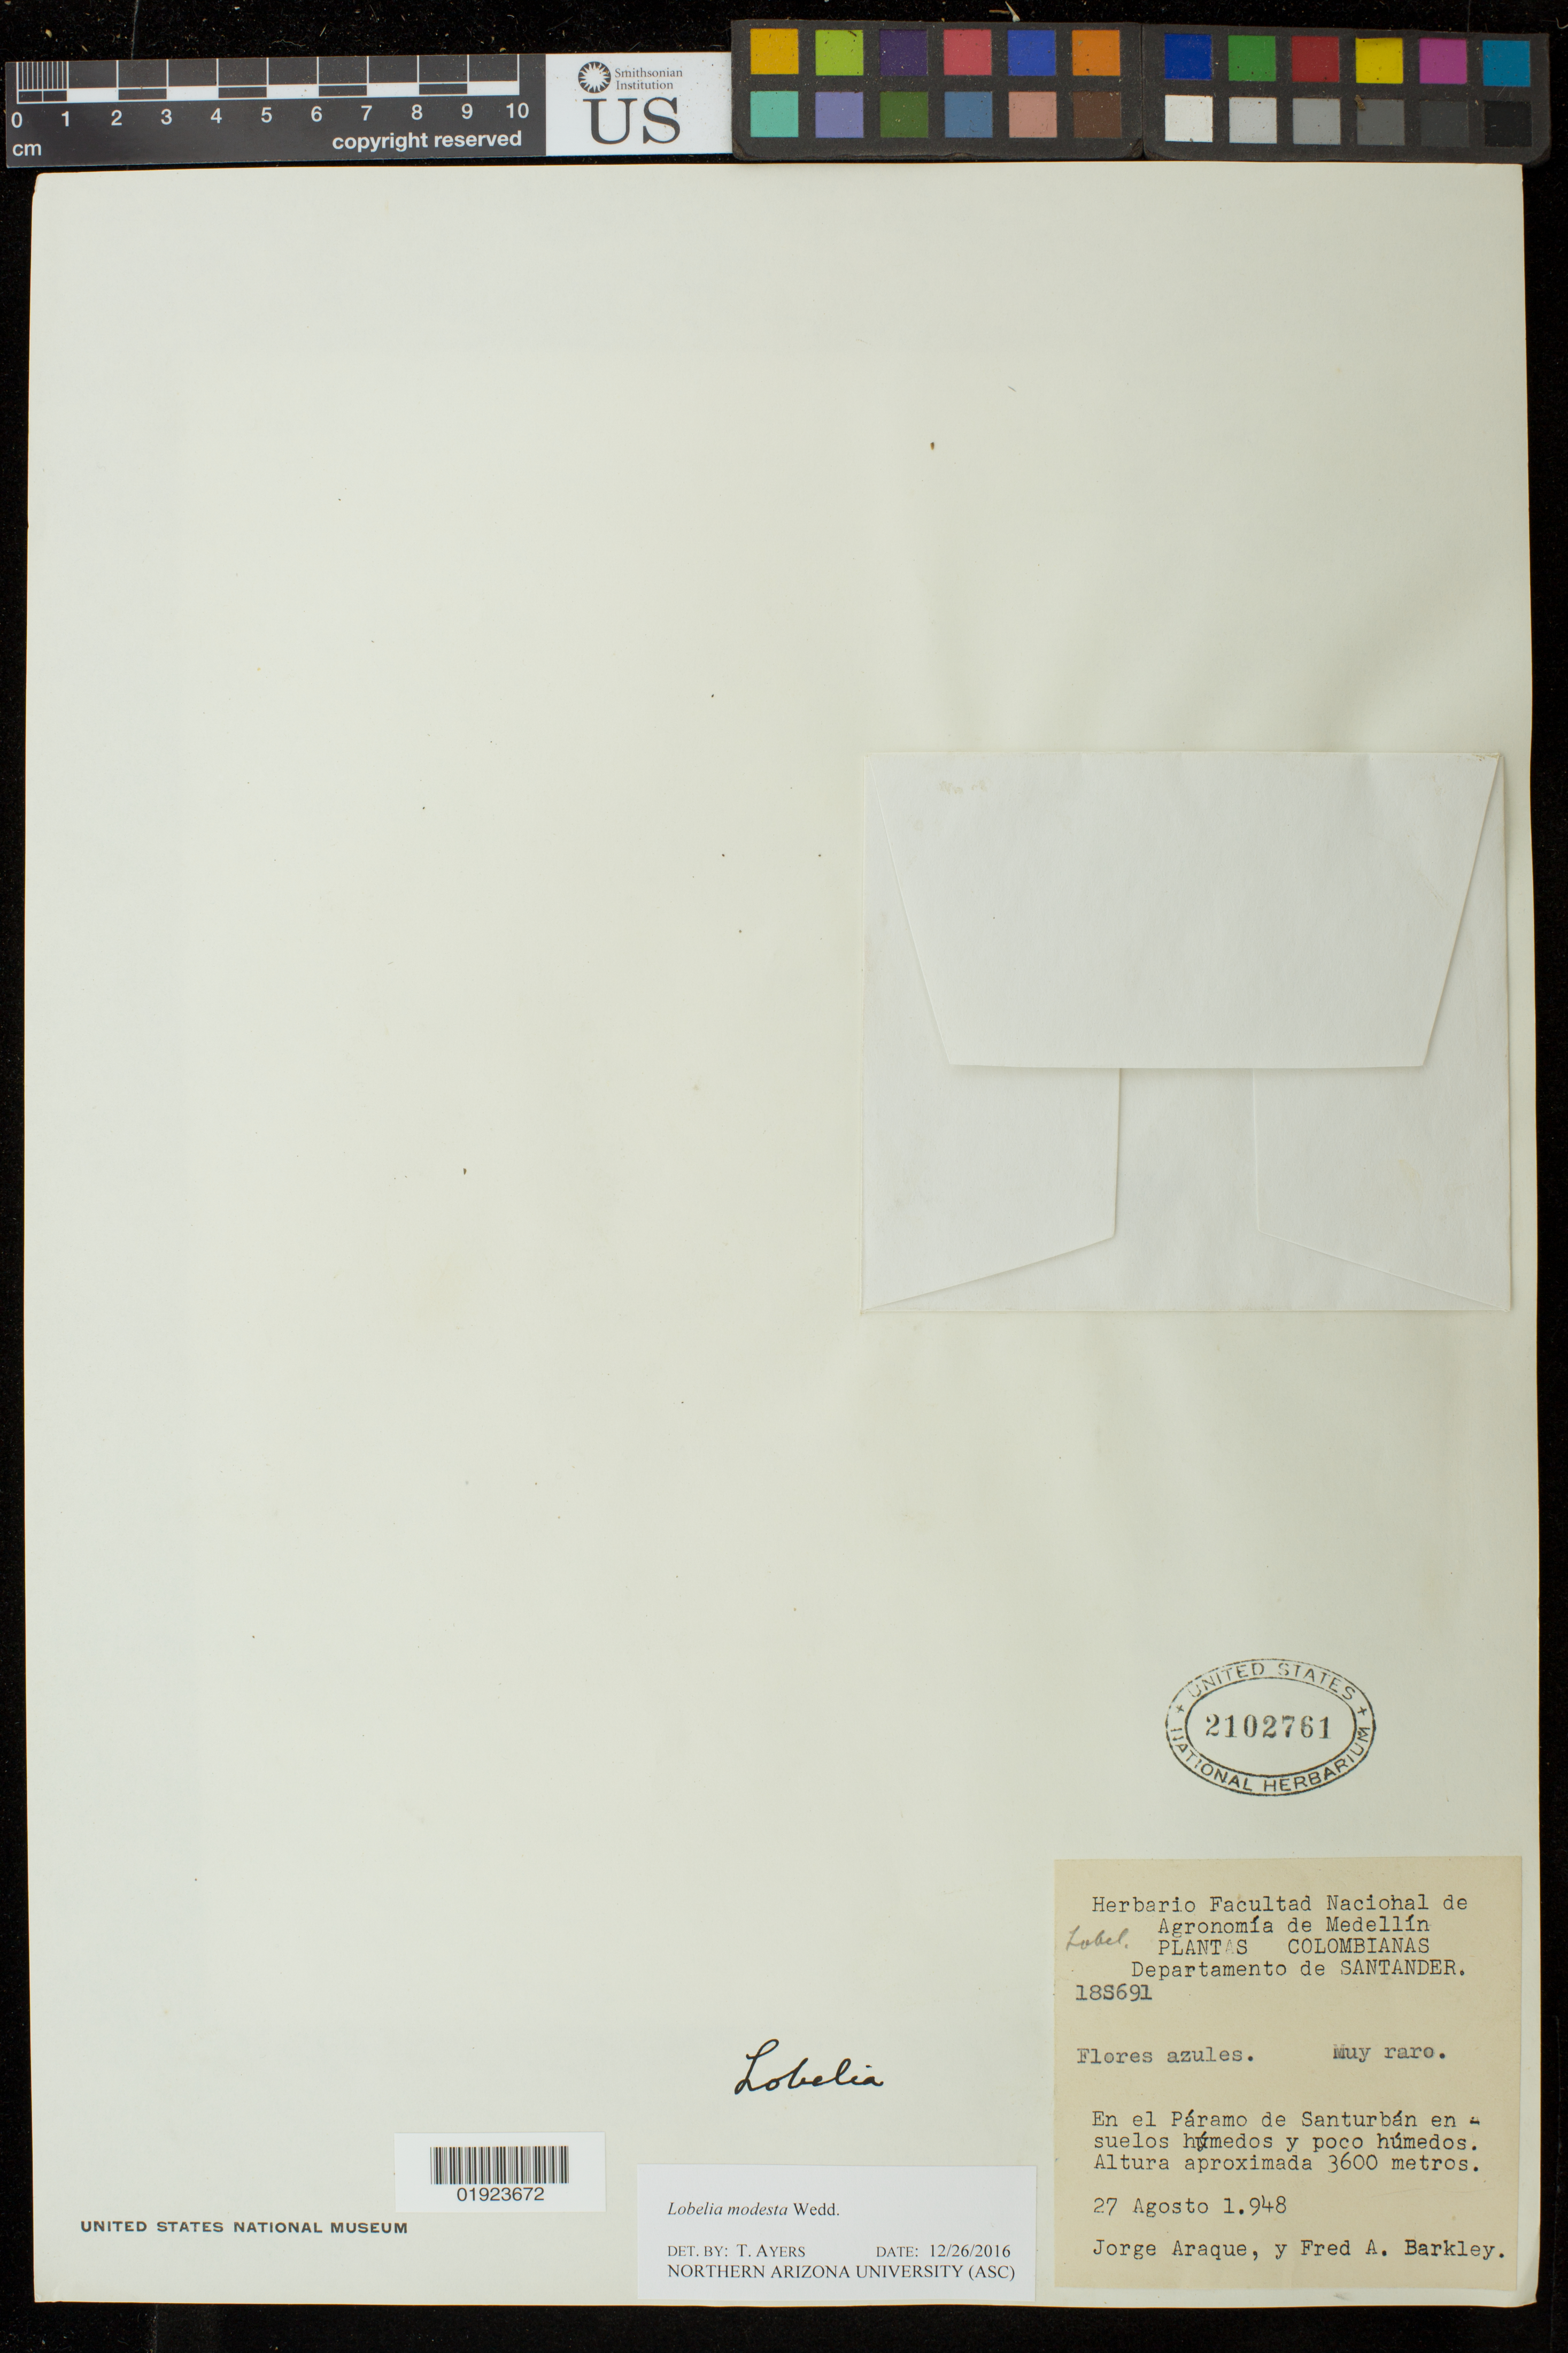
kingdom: Plantae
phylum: Tracheophyta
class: Magnoliopsida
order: Asterales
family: Campanulaceae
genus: Lobelia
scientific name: Lobelia modesta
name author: Wedd.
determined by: Ayers, T.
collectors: J. Araque & F. A. Barkley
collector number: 18S691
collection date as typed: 27 Agosta 1.948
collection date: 1948-08-27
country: Colombia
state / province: Santander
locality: En el Páramo de Santurbán en suelos humedos y poco humedos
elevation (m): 3600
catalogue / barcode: US 2102761